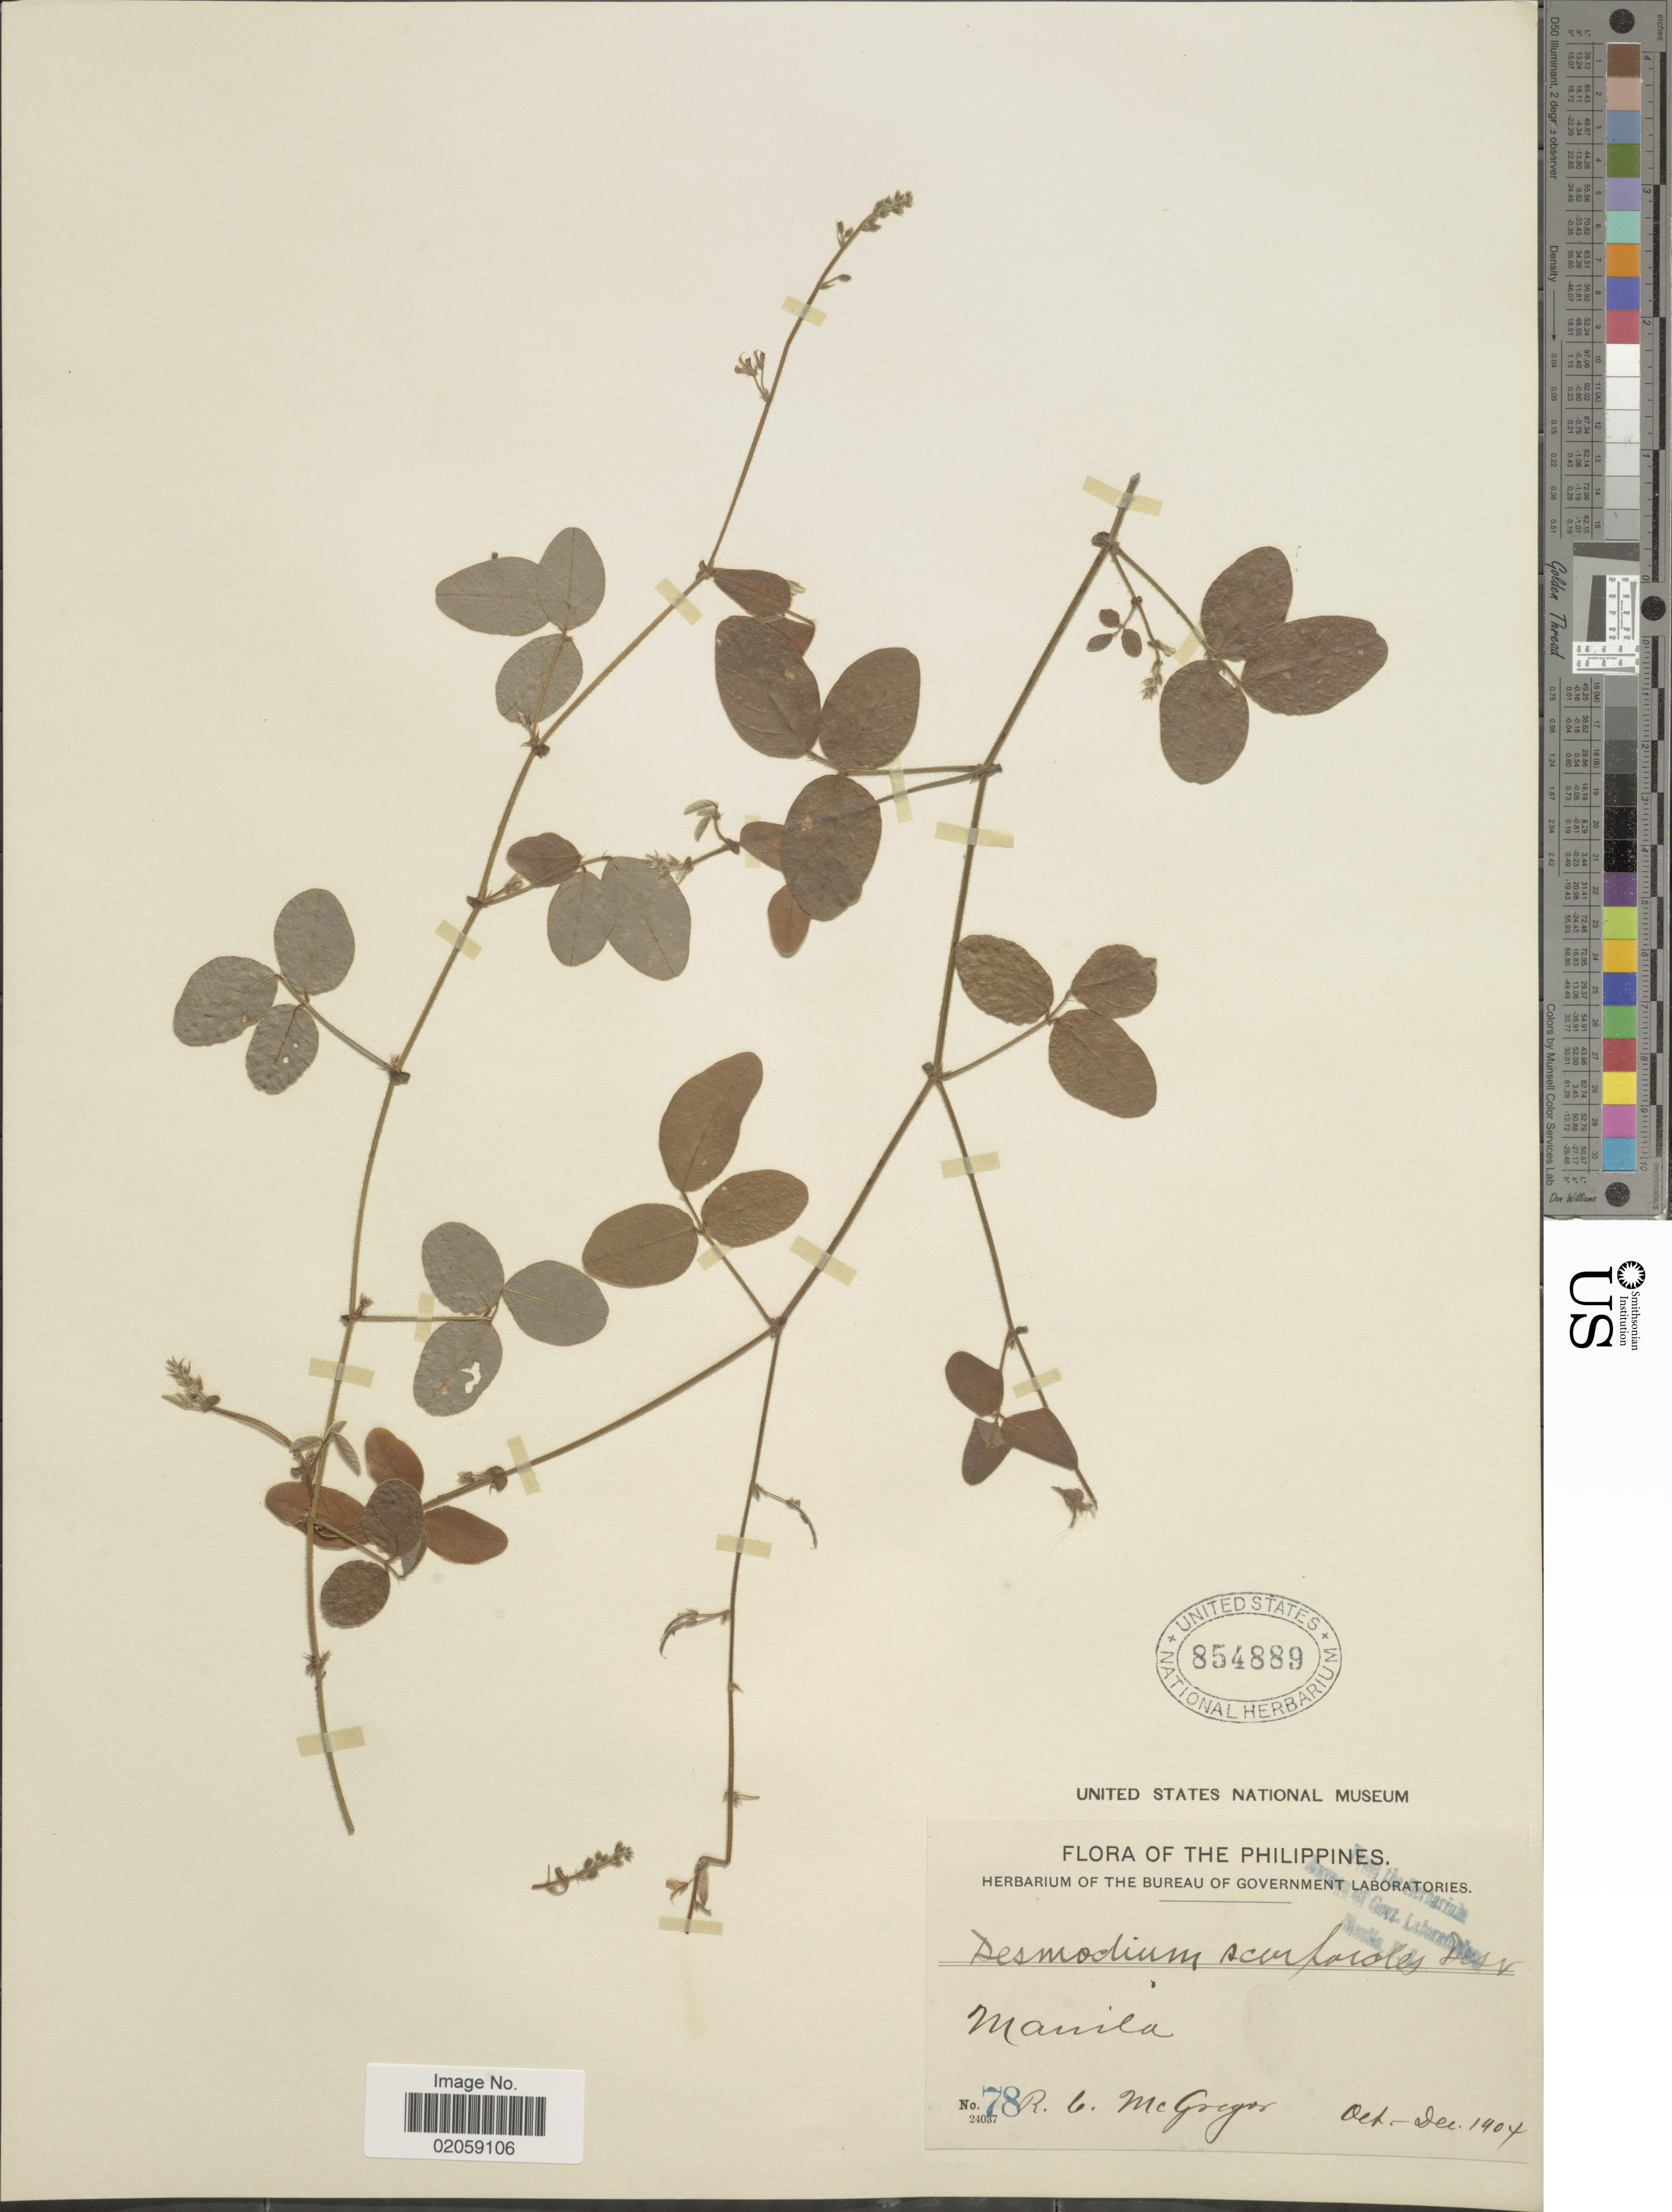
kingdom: Plantae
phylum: Tracheophyta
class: Magnoliopsida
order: Fabales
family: Fabaceae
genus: Desmodium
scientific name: Desmodium scorpiurus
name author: (Sw.) Desv. ex DC.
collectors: R. C. McGregor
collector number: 78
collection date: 1904-10/1904-12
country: Philippines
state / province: National Capital Region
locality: Manila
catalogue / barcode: US 854889